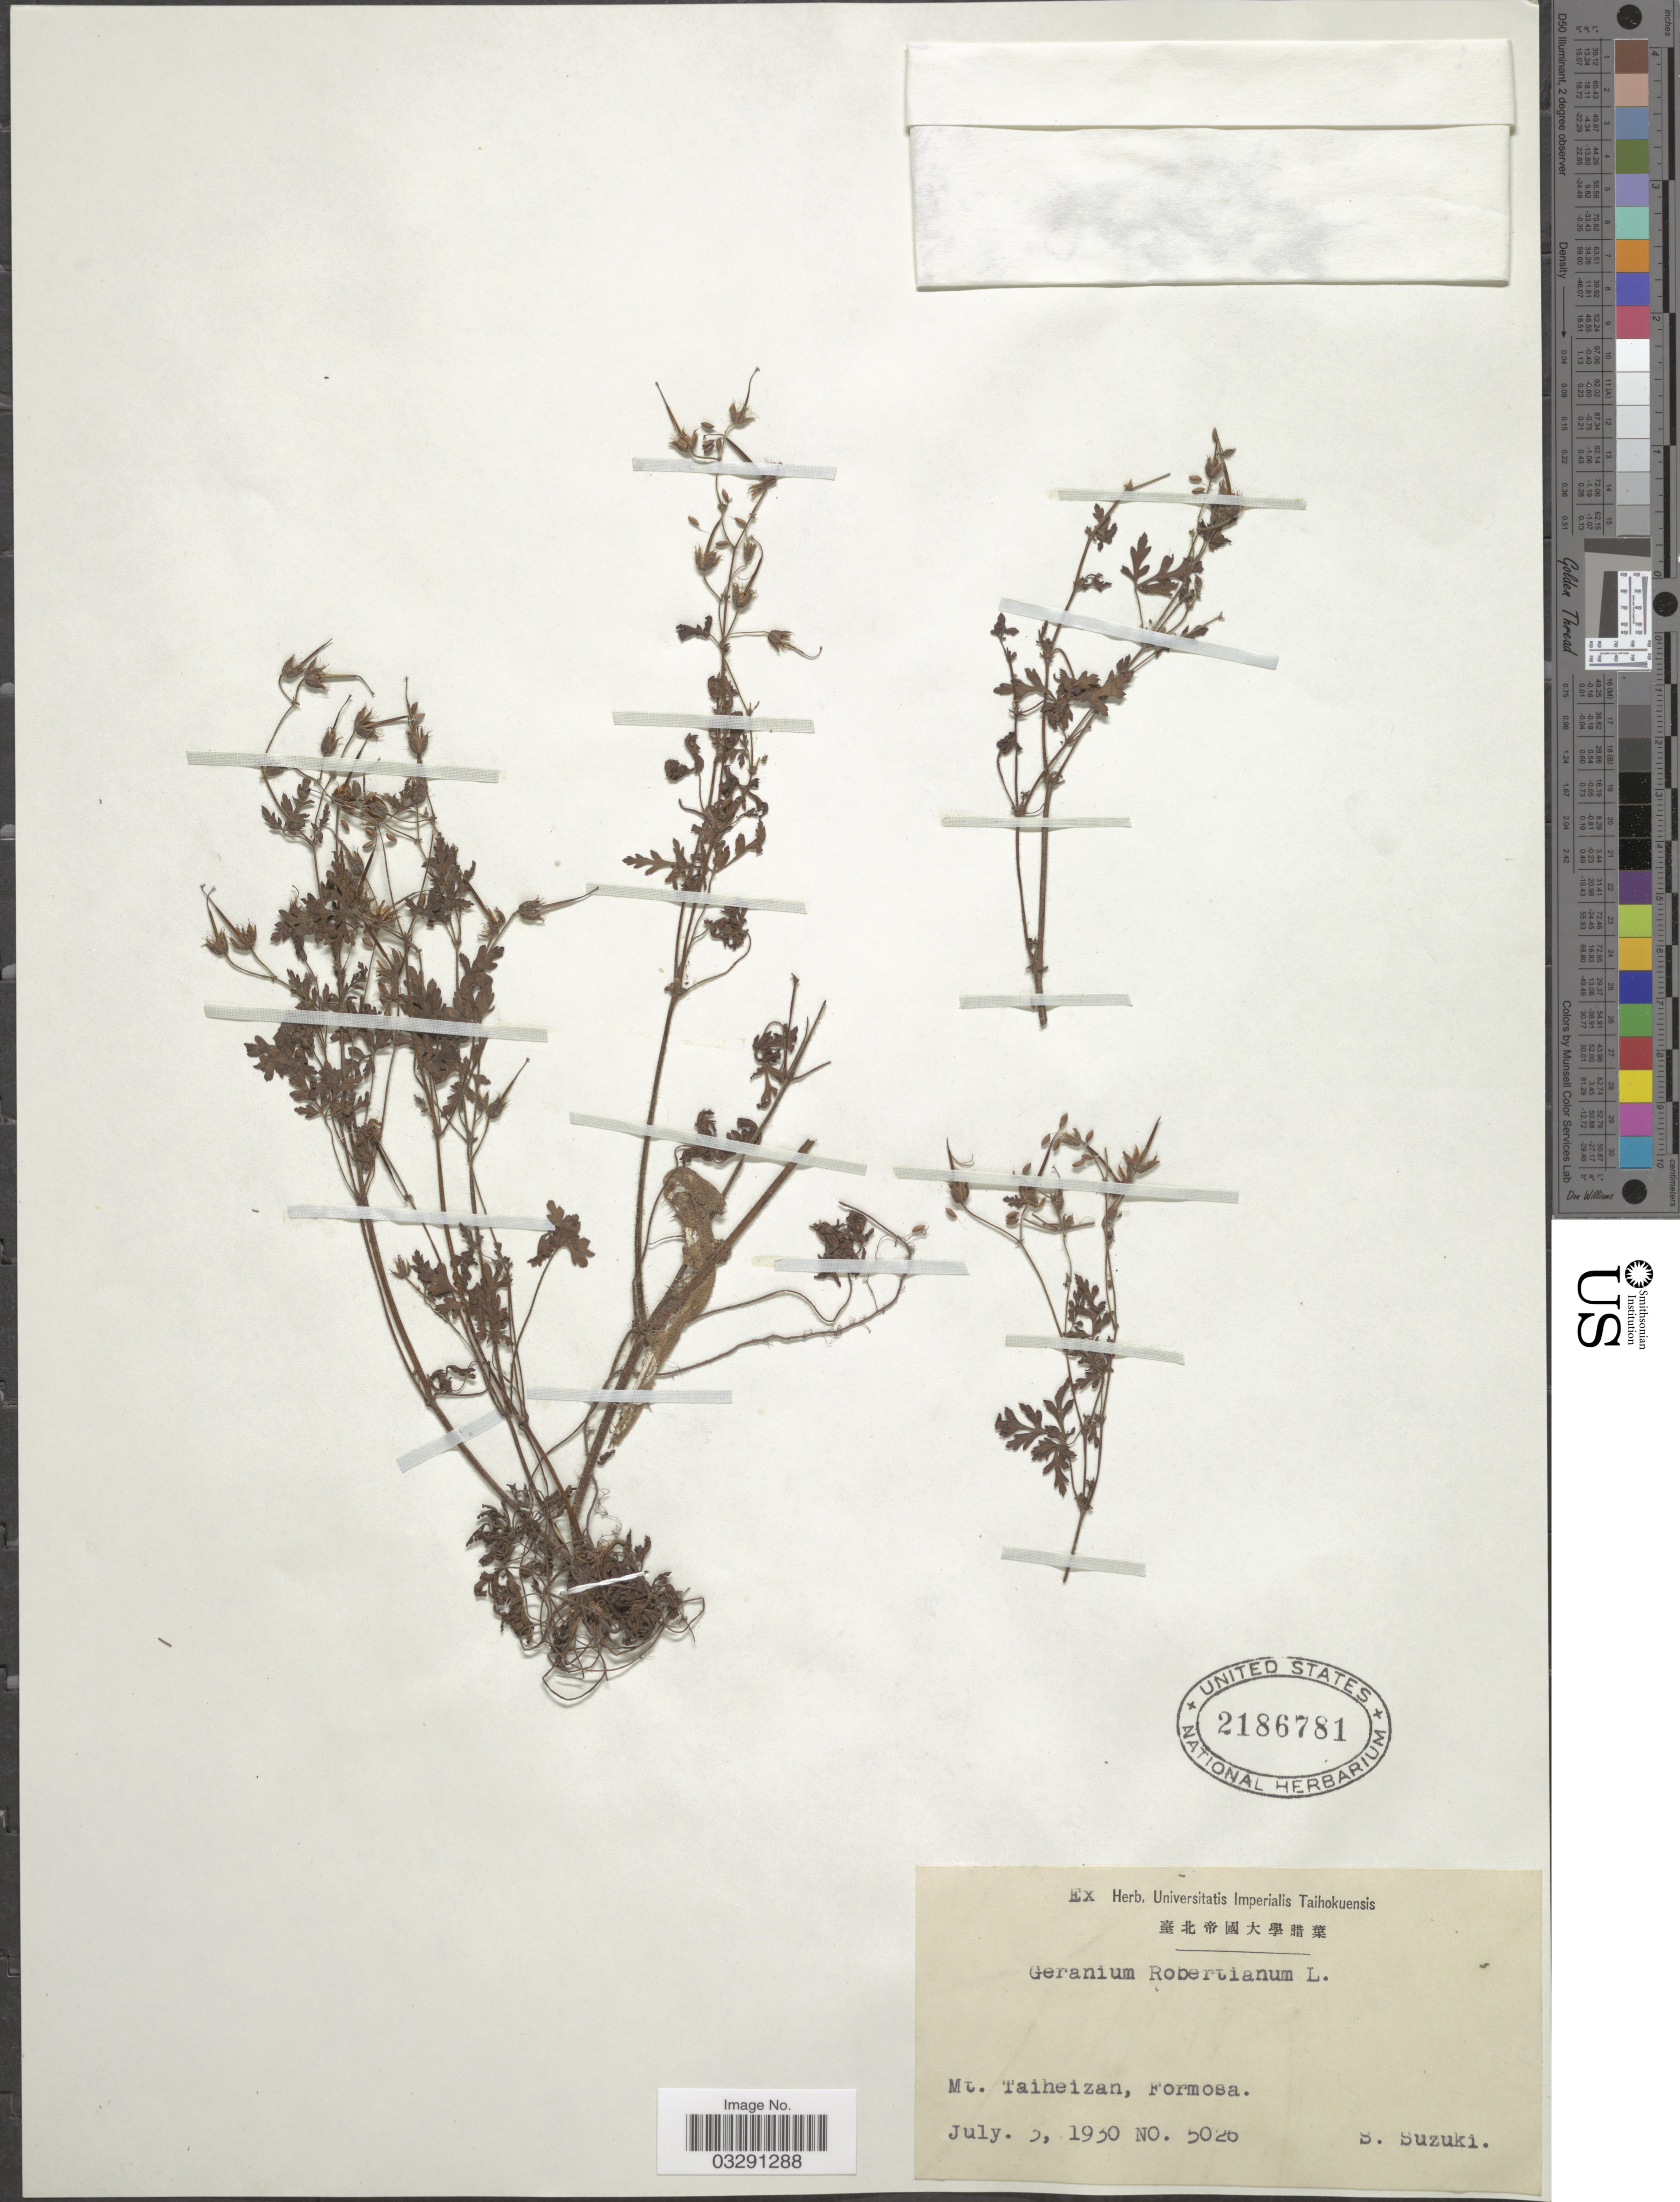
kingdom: Plantae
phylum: Tracheophyta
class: Magnoliopsida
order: Geraniales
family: Geraniaceae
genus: Geranium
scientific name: Geranium robertianum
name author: L.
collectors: S. Suzuki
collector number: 5026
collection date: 1930-07-03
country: Taiwan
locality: Mt. Taiheizan, Formosa.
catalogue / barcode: US 2186781